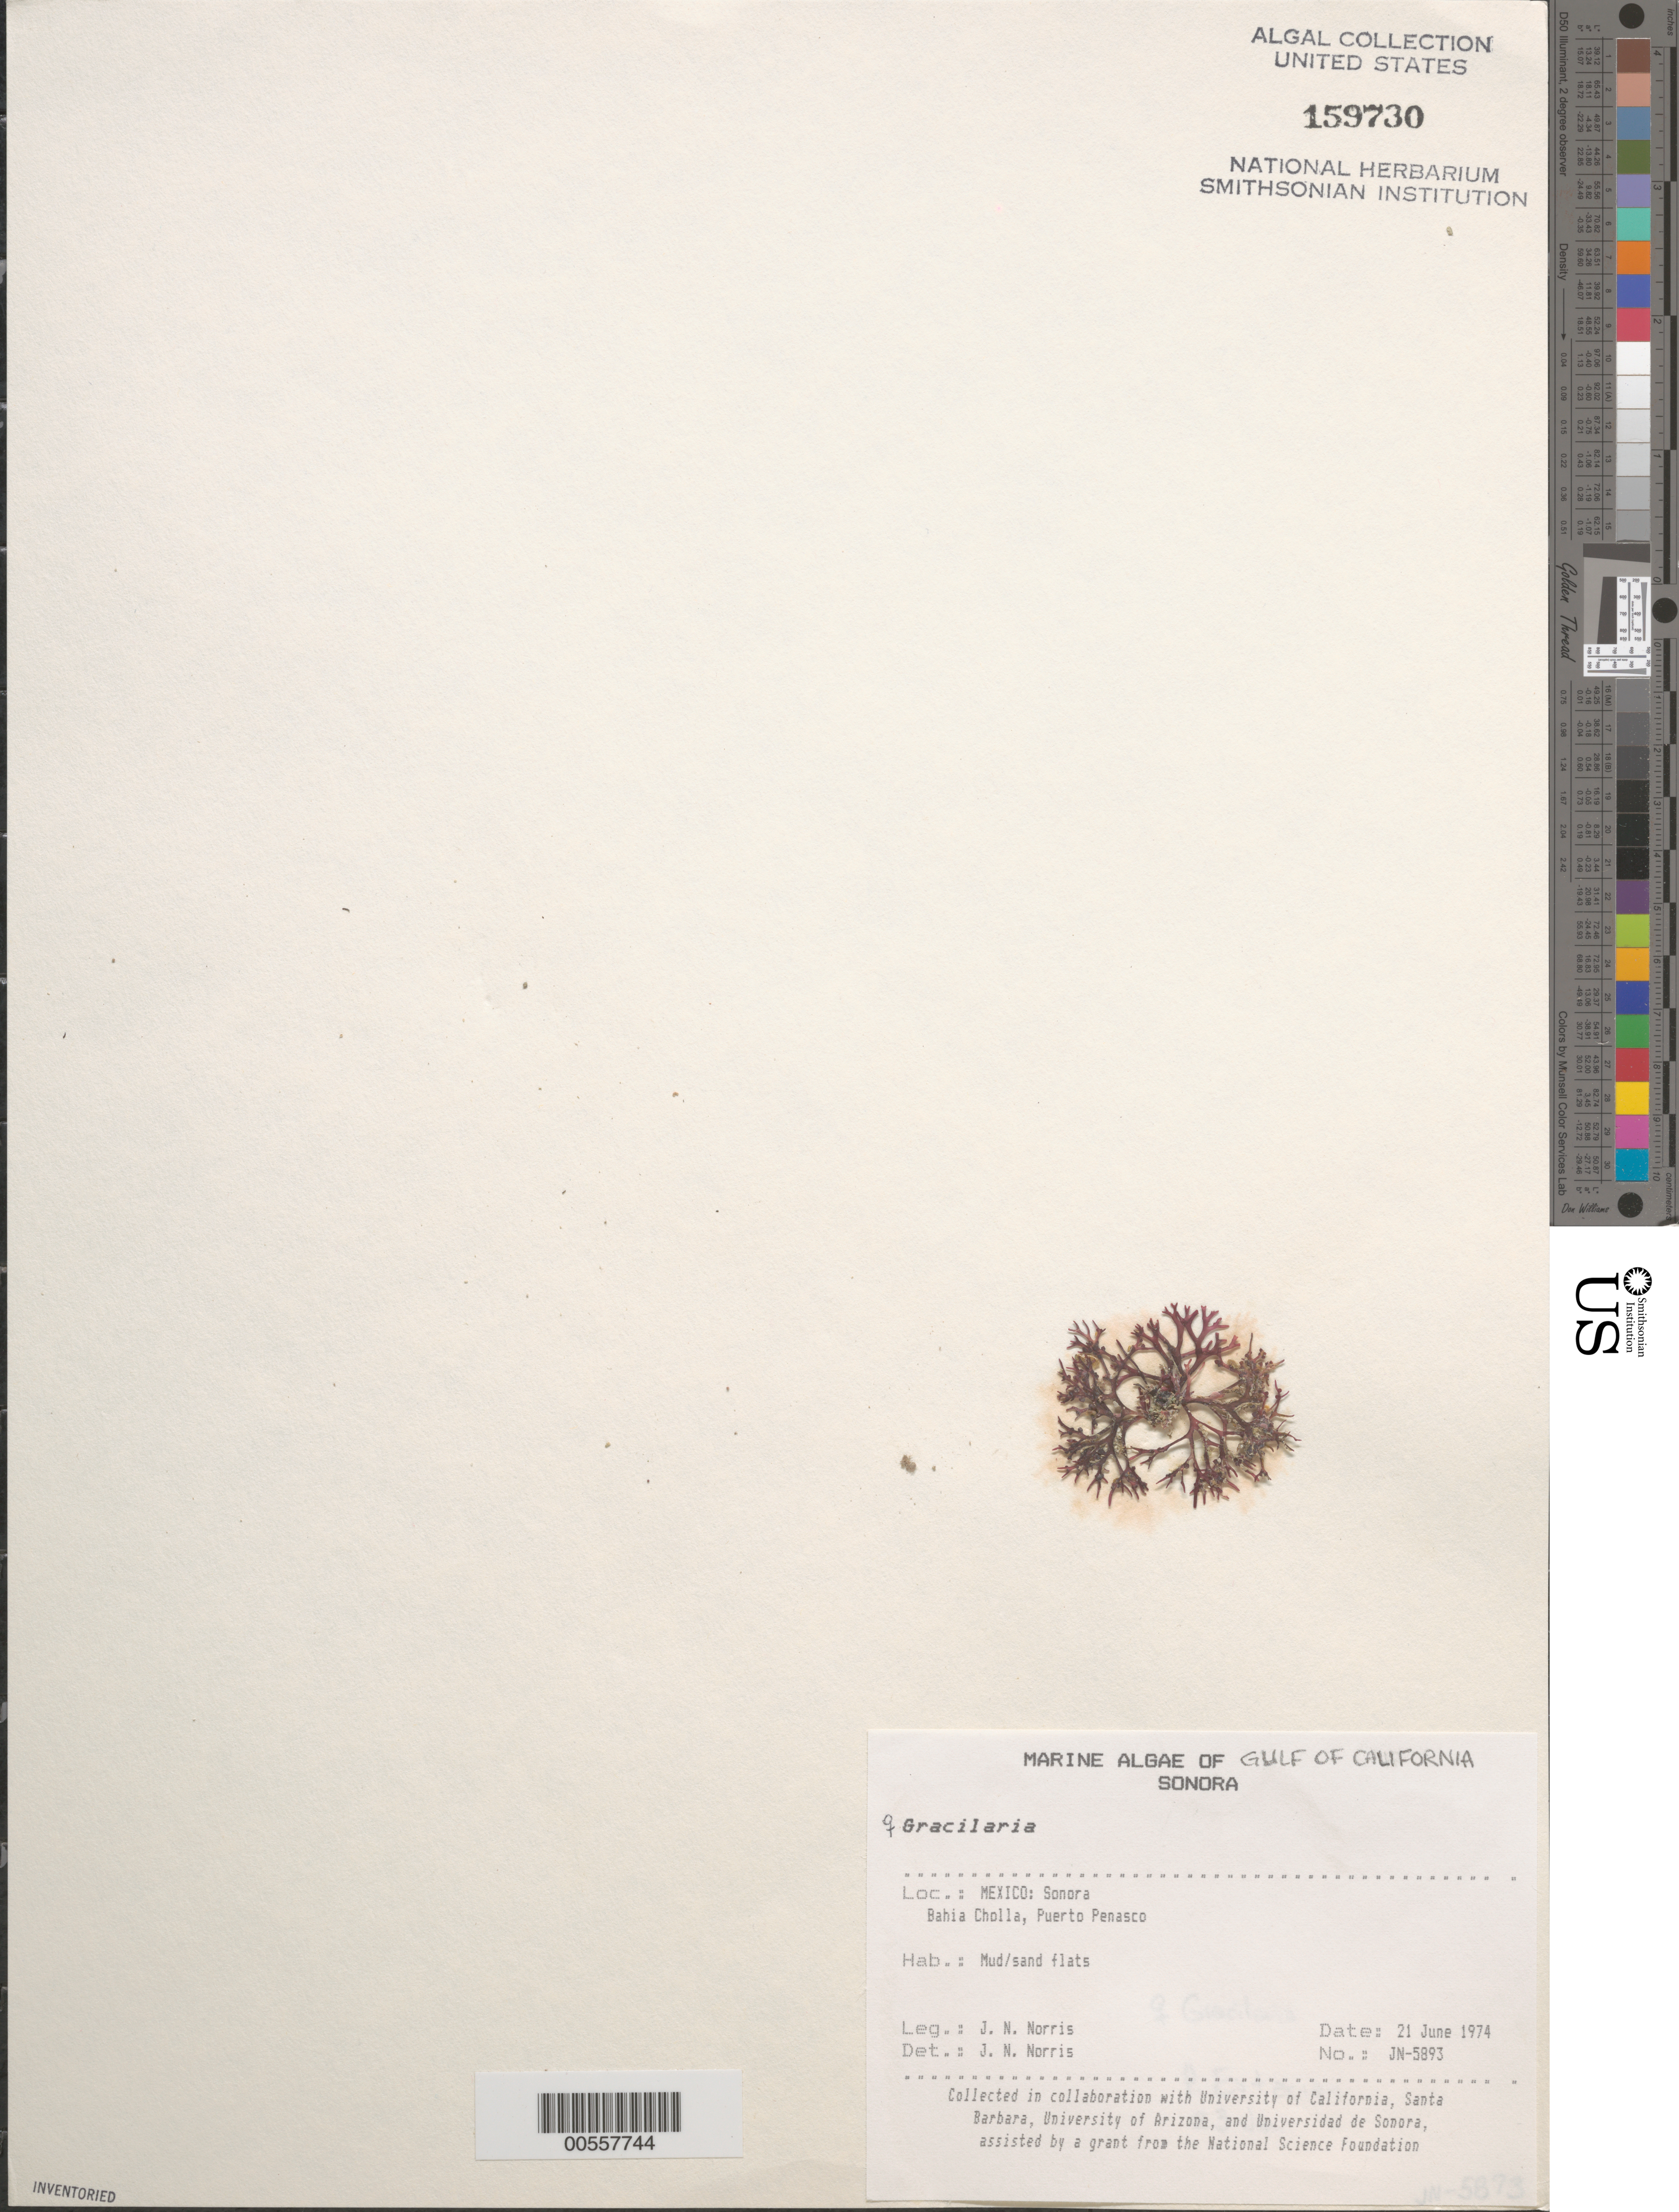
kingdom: Plantae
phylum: Rhodophyta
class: Florideophyceae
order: Gracilariales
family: Gracilariaceae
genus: Gracilaria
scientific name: Gracilaria sp.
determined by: Norris, James N.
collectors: J. N. Norris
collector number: JN-5893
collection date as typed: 21 Jun 1974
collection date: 1974-06-21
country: Mexico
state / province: Sonora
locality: Bahia Cholla, Puerto Penasco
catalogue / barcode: US 159730